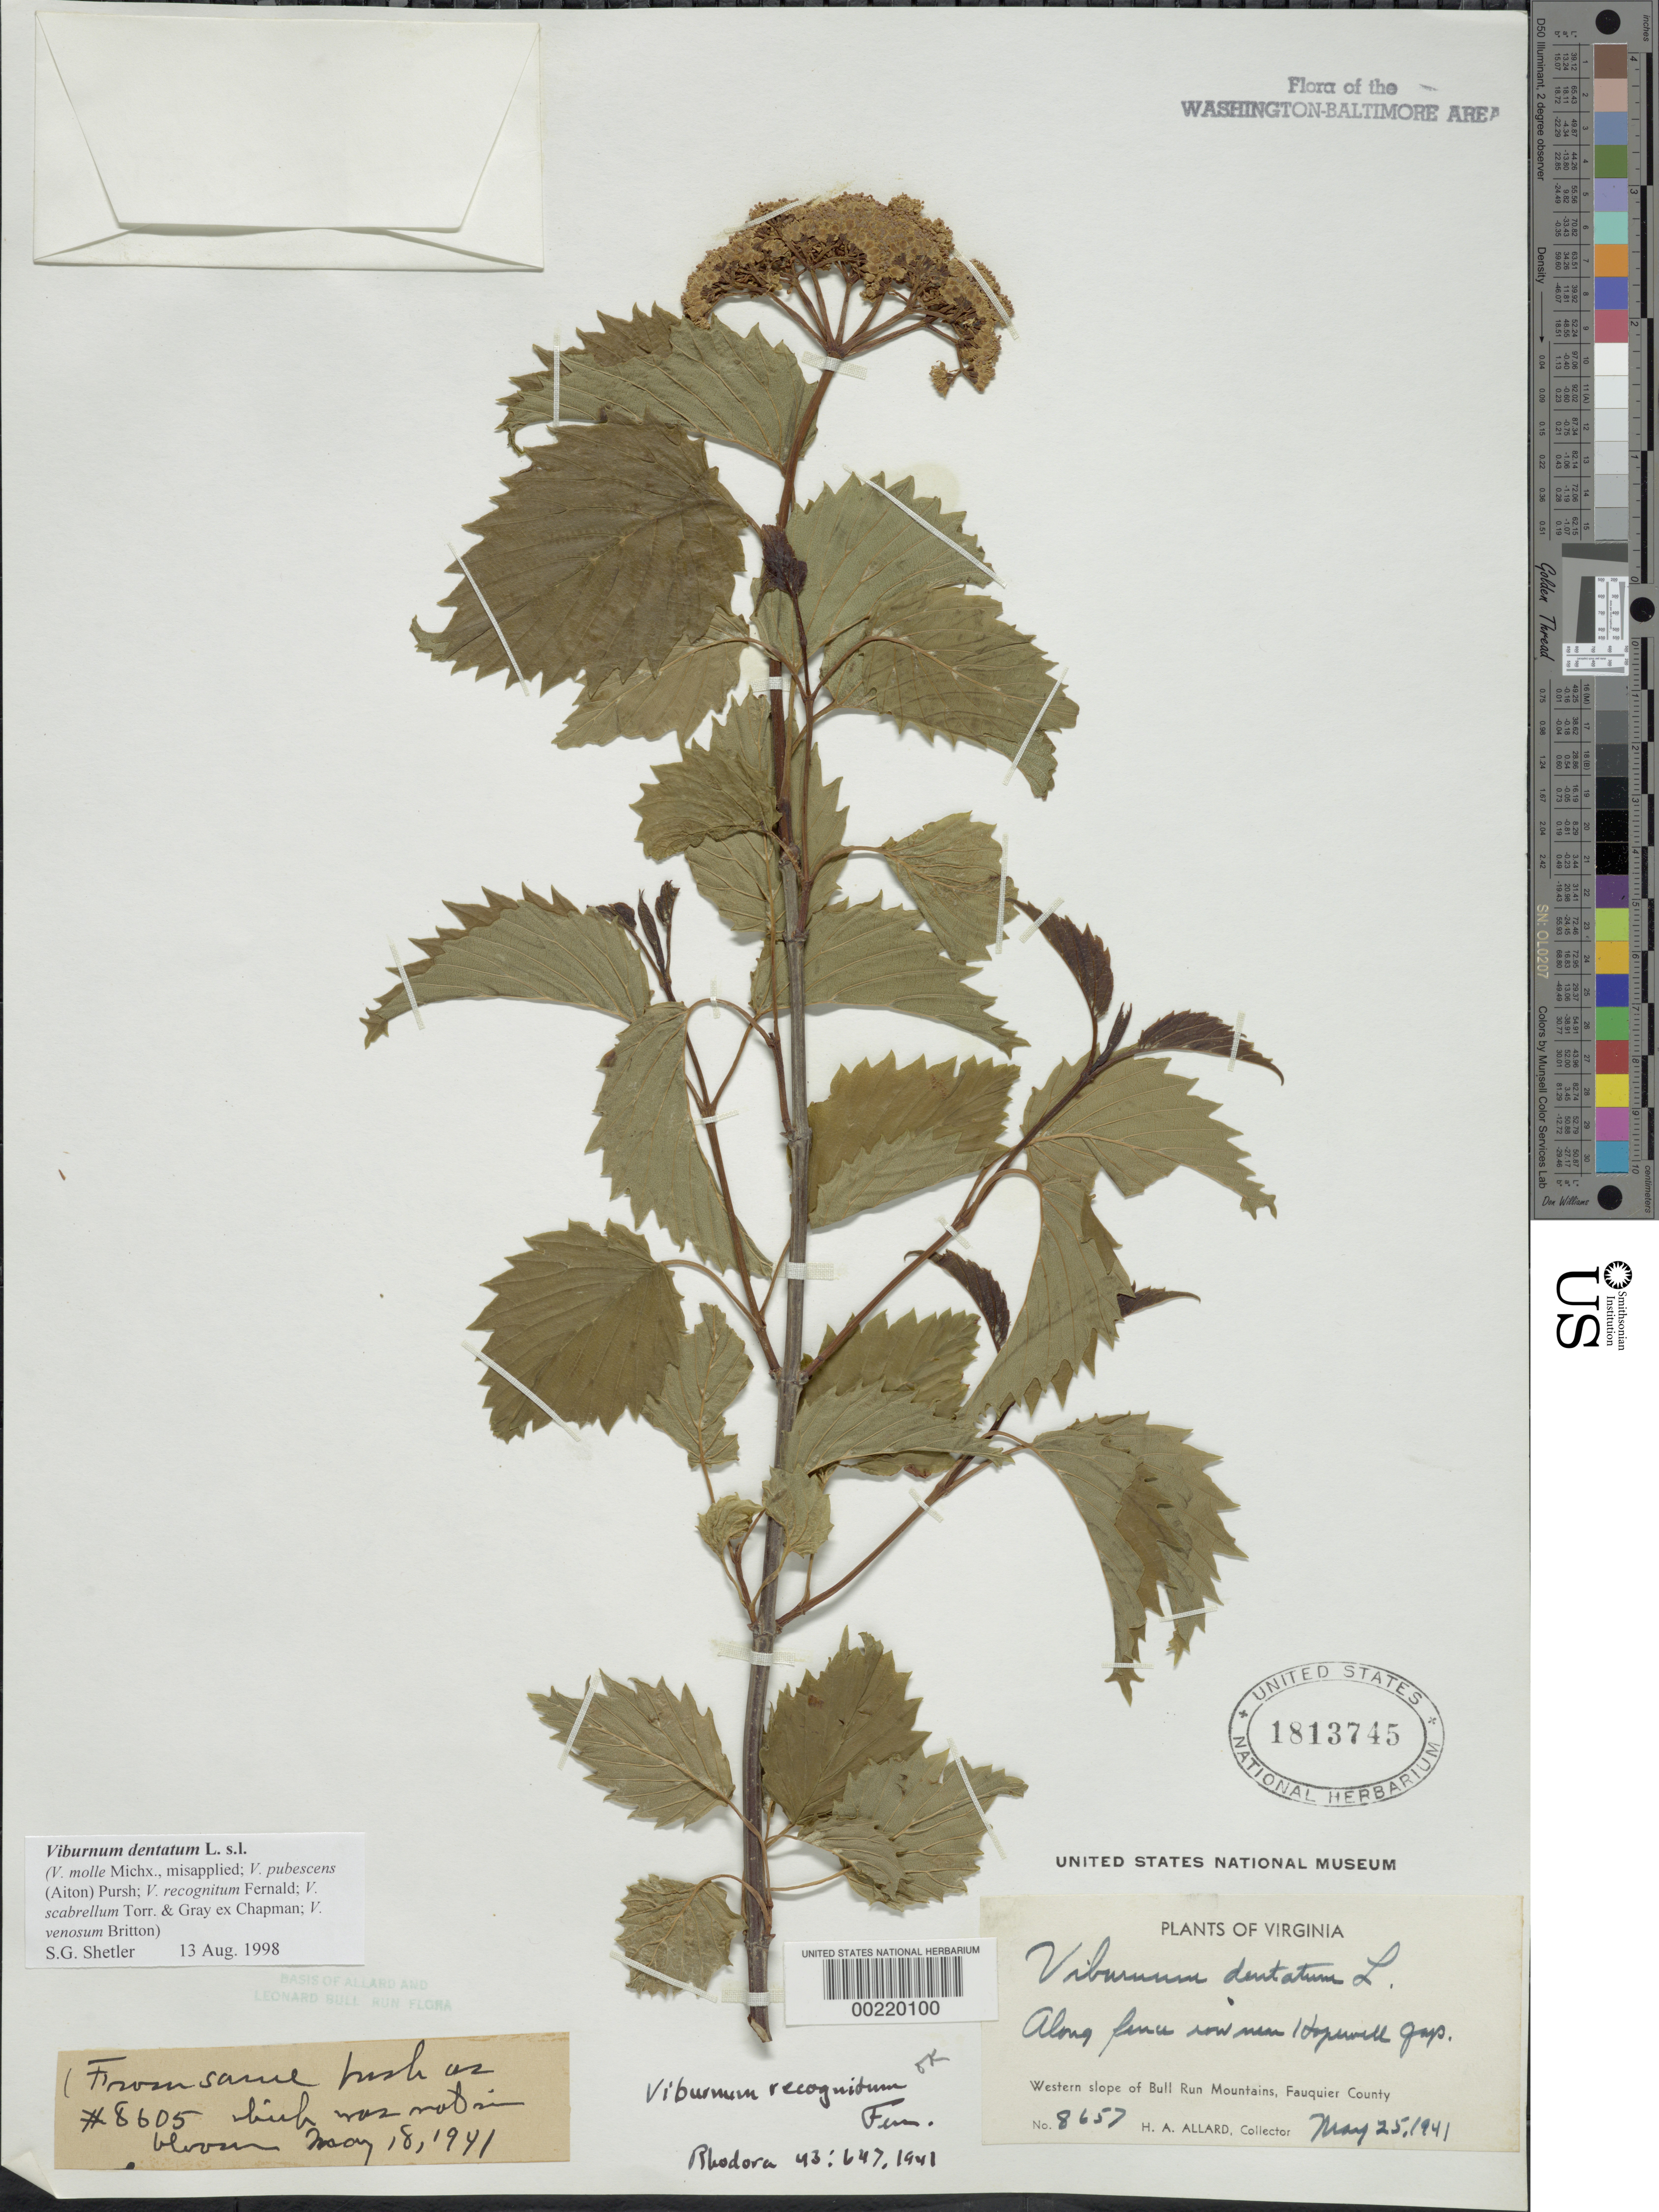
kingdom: Plantae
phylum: Tracheophyta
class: Magnoliopsida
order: Dipsacales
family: Viburnaceae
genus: Viburnum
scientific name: Viburnum dentatum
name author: L.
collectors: H. A. Allard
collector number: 8657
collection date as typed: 25 May 1941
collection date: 1941-05-25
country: United States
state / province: Virginia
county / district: Fauquier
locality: Near Hopewell Gap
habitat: Fence row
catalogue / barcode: US 1813745